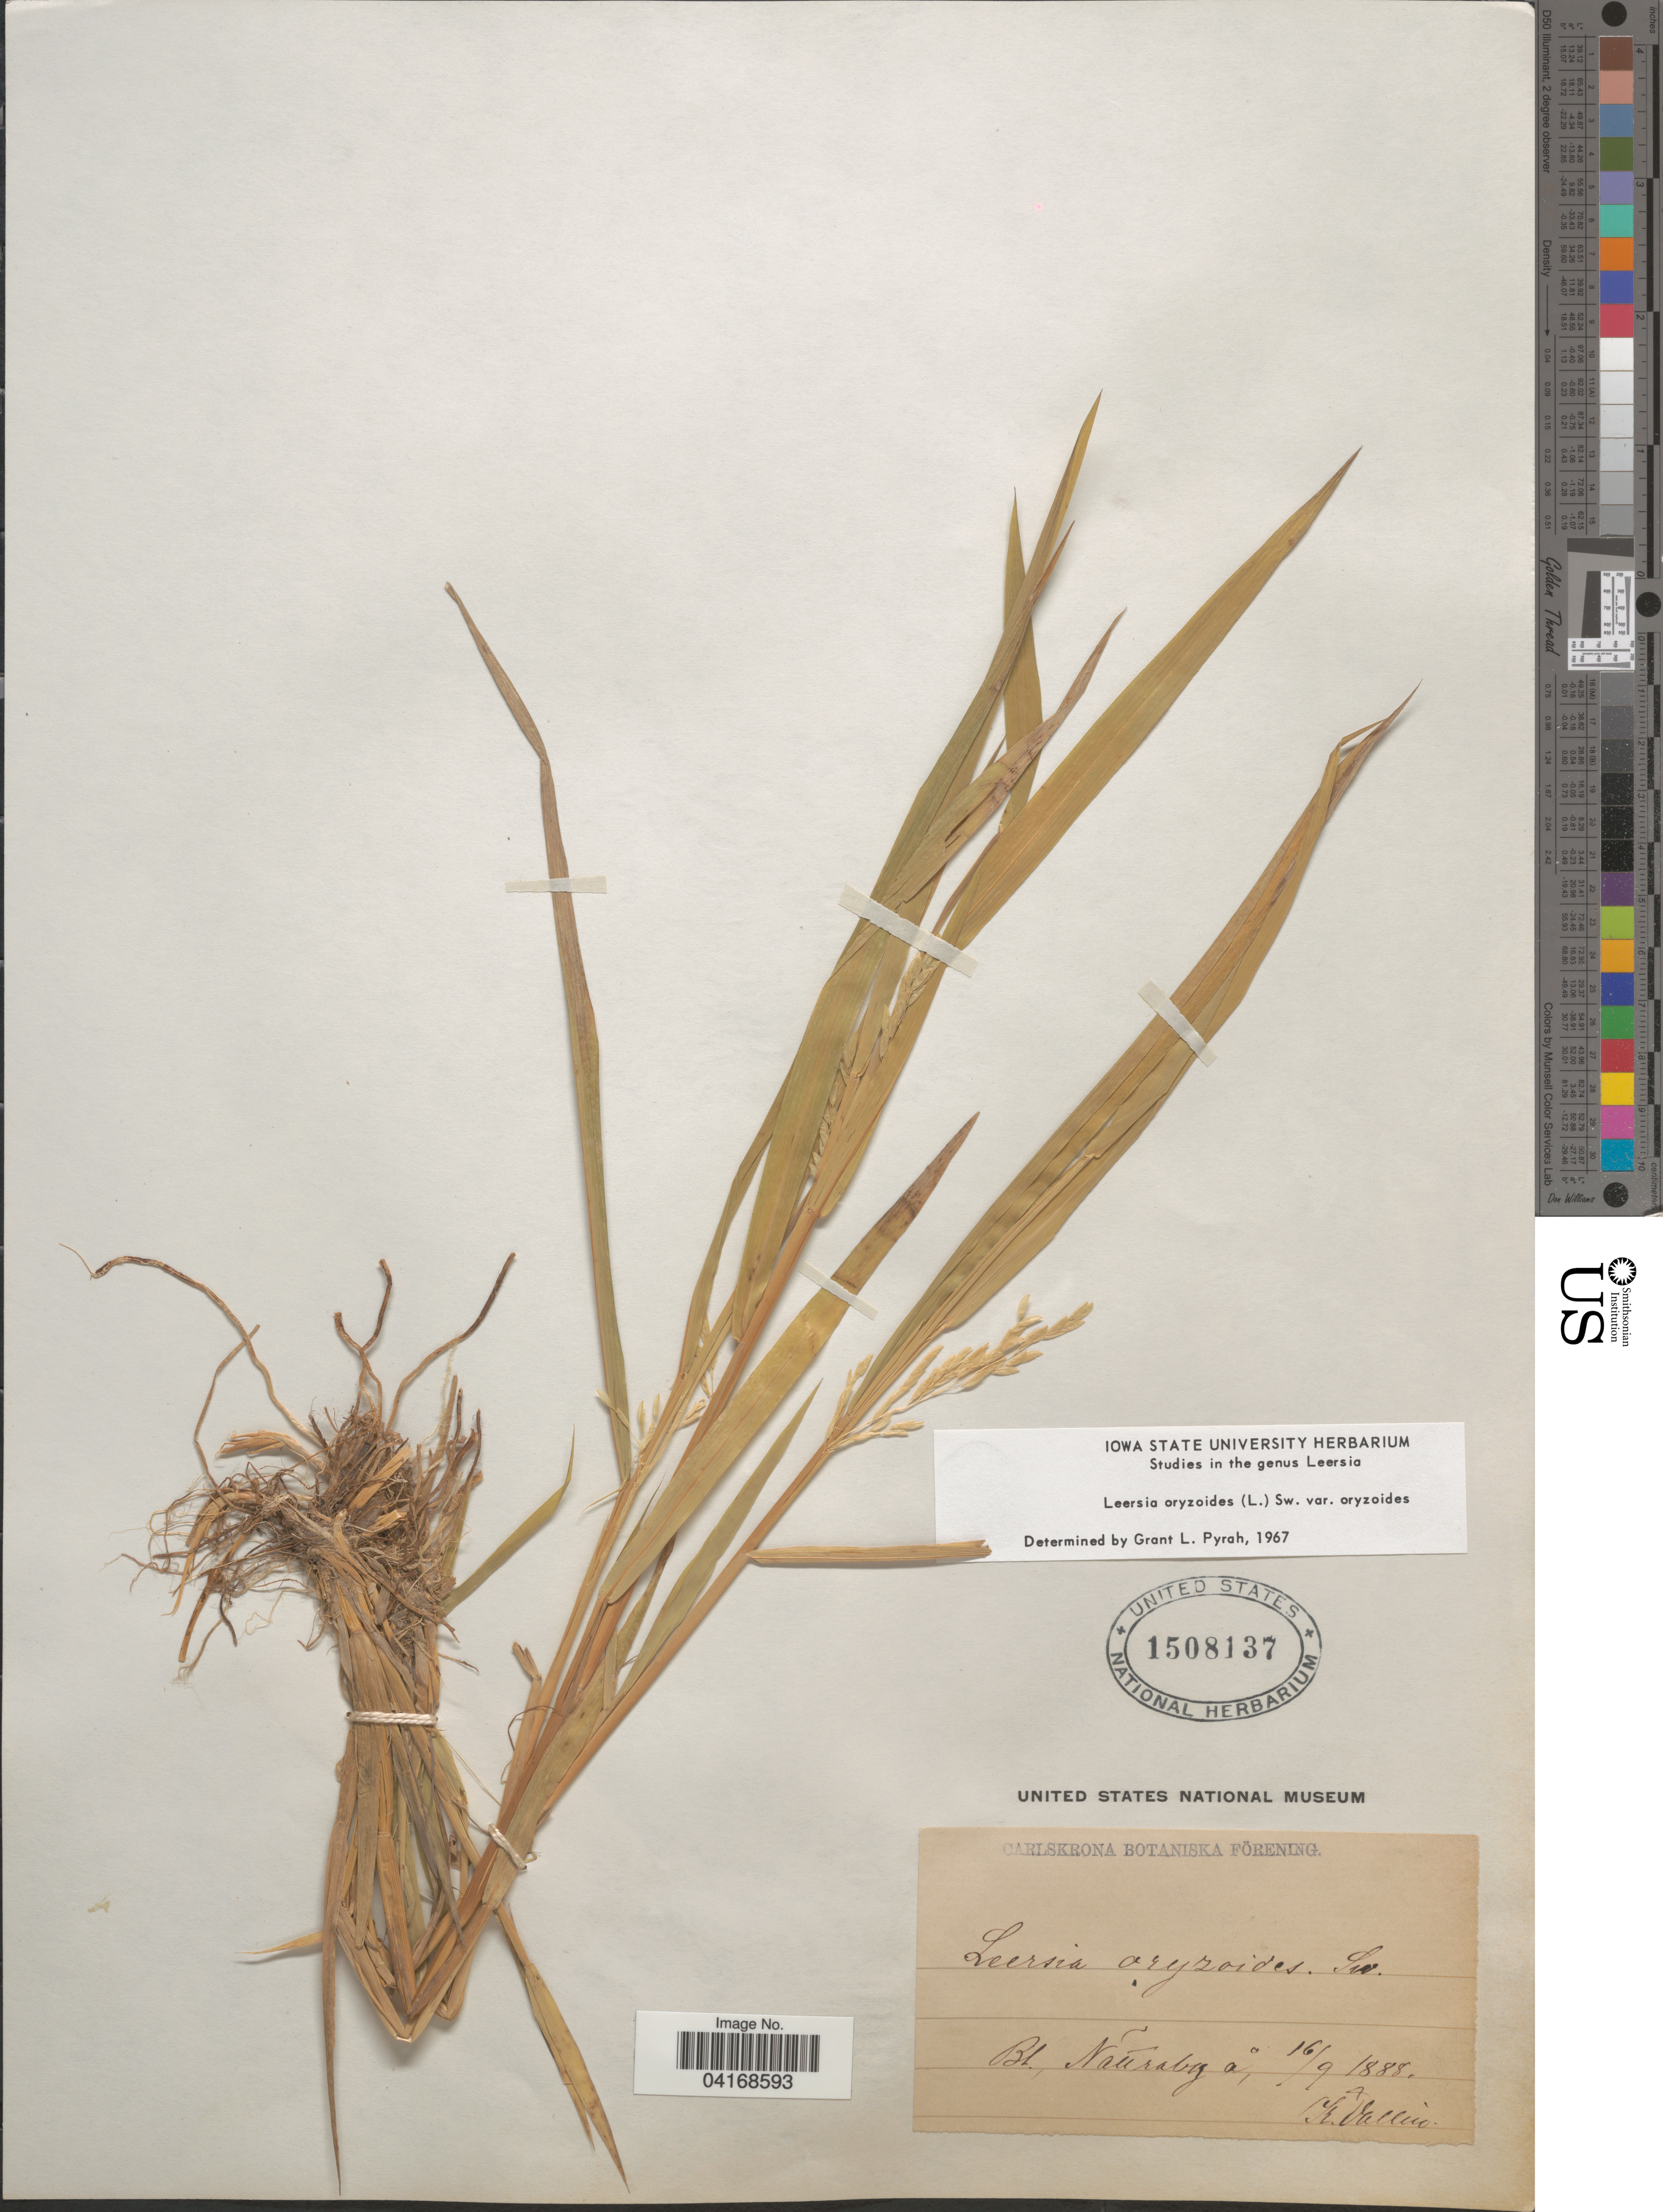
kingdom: Plantae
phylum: Tracheophyta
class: Liliopsida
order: Poales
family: Poaceae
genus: Leersia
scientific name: Leersia oryzoides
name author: (L.) Sw.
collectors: Vallin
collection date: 1888-09-16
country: Sweden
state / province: Blekinge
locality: Nättraby.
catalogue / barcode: US 1508137